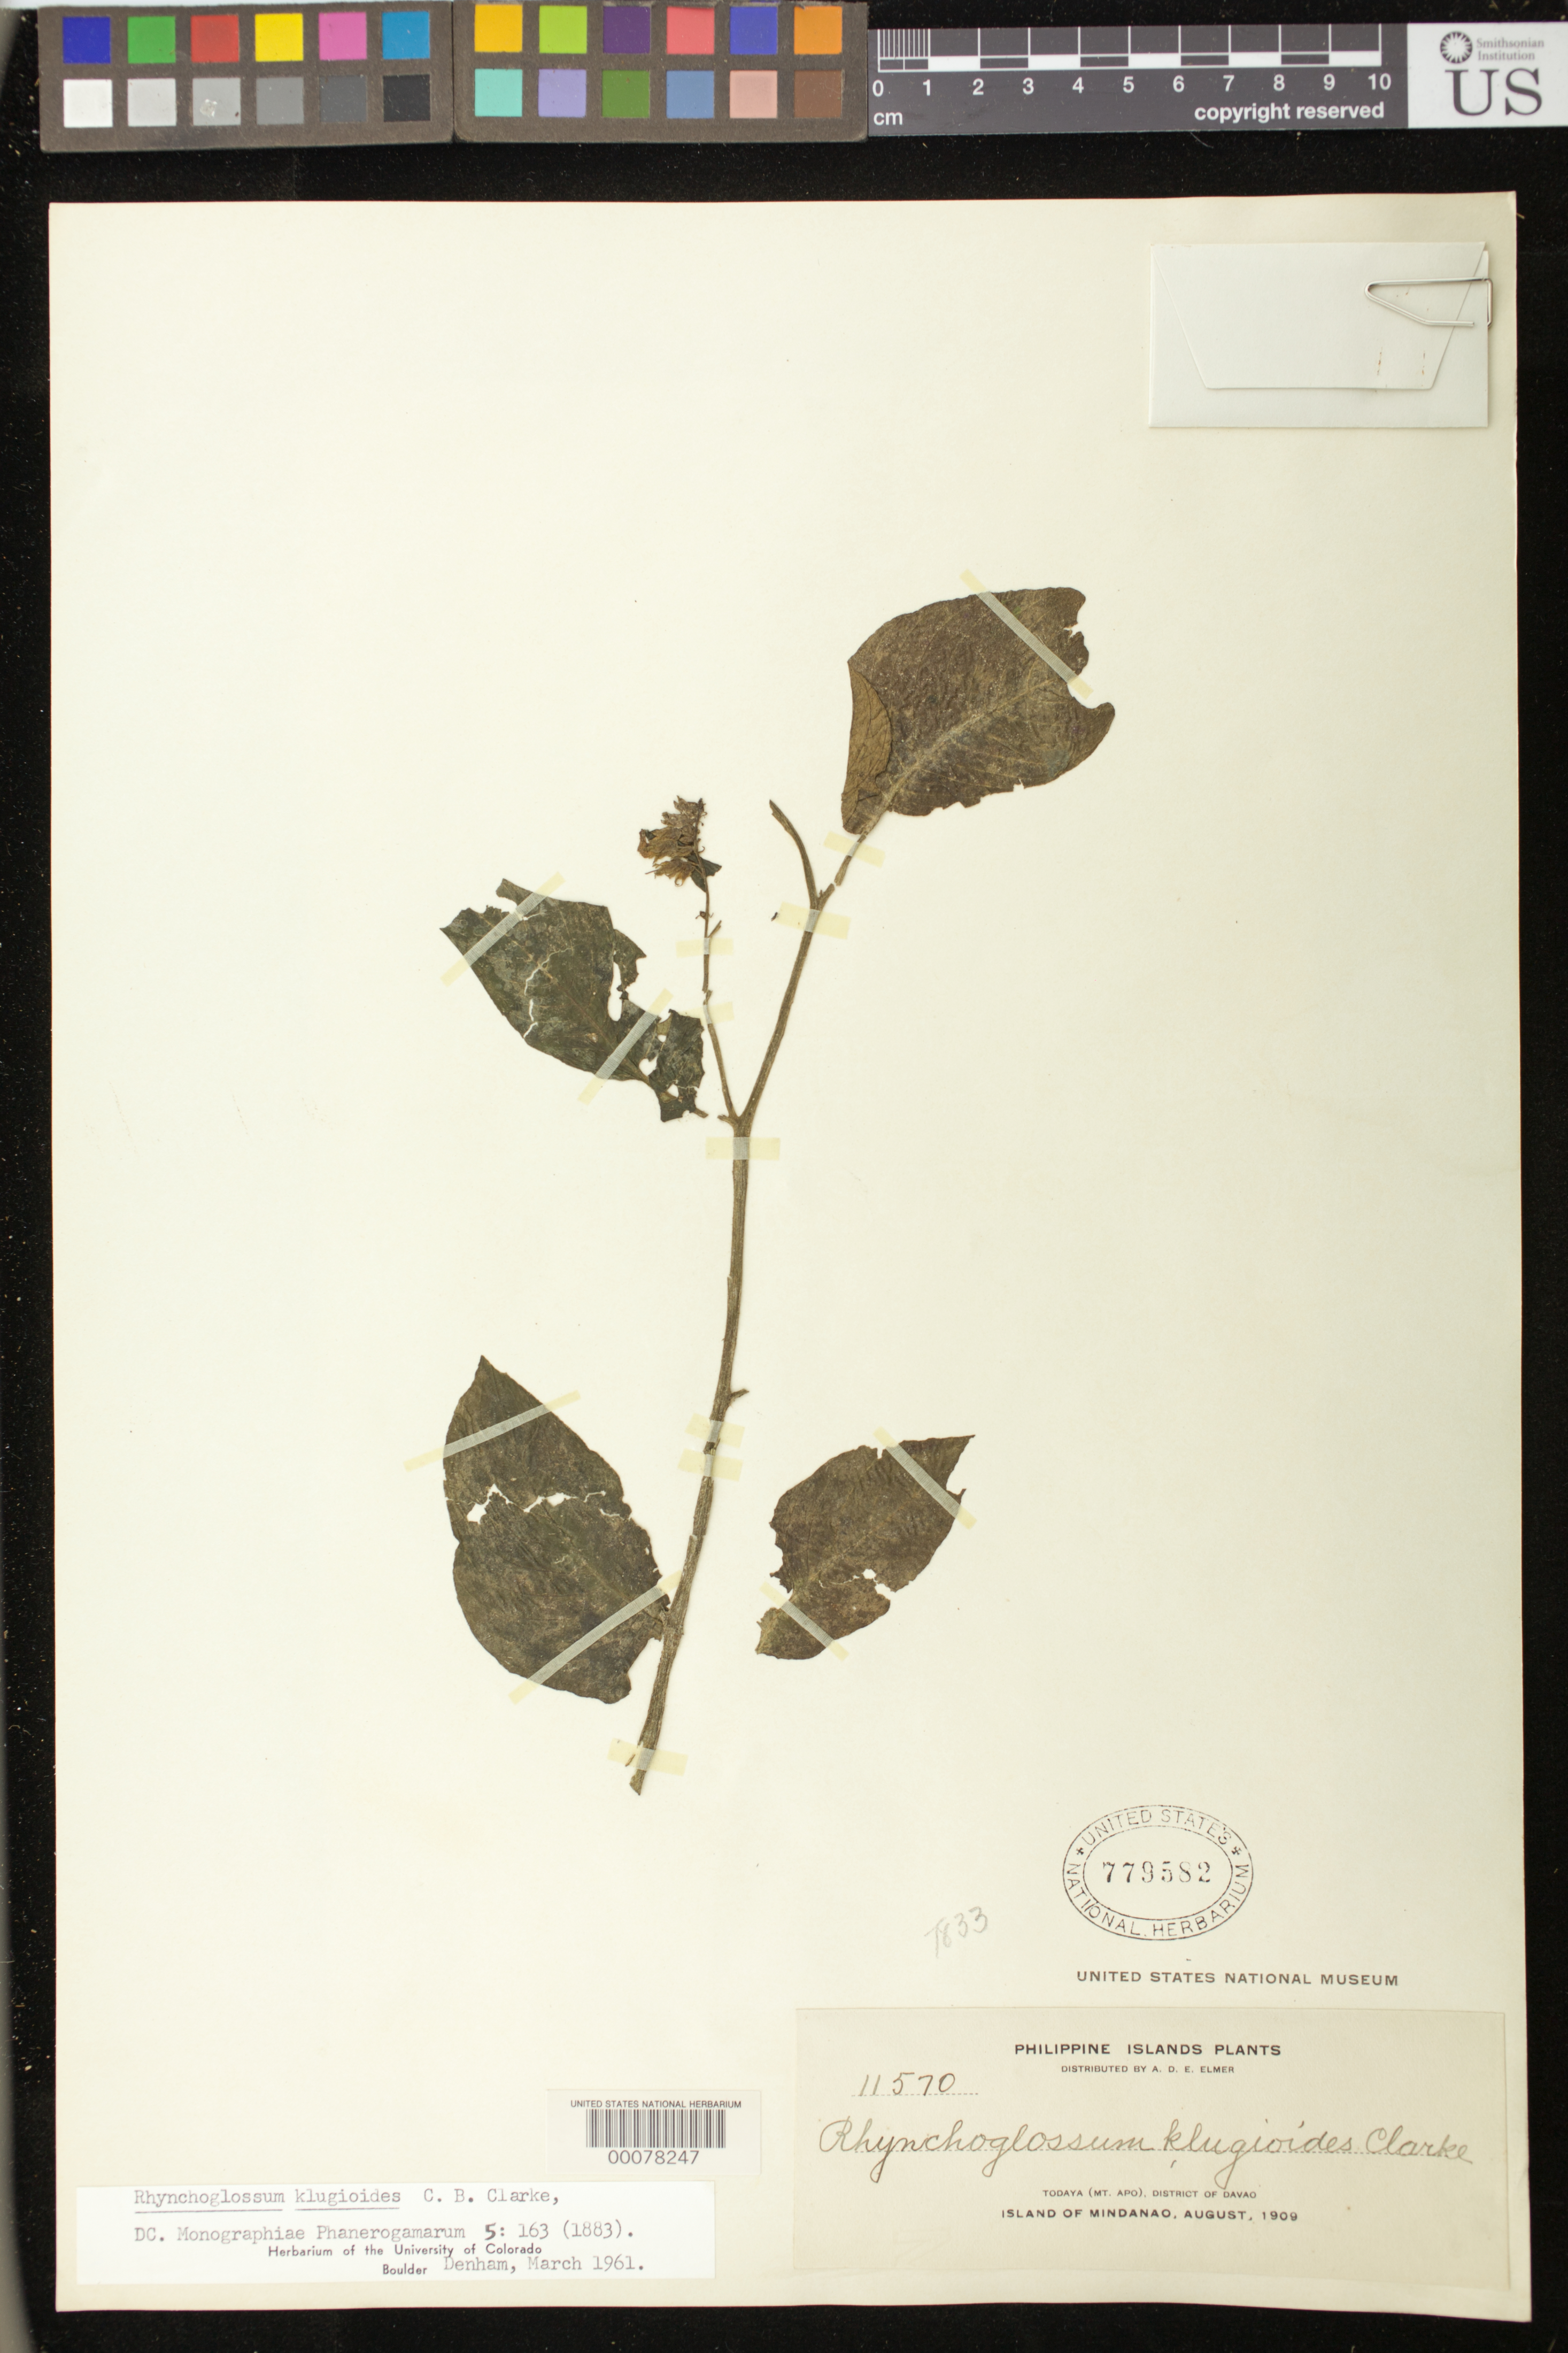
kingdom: Plantae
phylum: Tracheophyta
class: Magnoliopsida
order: Lamiales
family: Gesneriaceae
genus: Rhynchoglossum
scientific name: Rhynchoglossum klugioides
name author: C.B. Clarke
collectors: A. D. E. Elmer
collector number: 11570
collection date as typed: Aug 1909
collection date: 1909-08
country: Philippines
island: Mindanao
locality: Davao del sur, Todaya (mt apo)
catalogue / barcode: US 779582